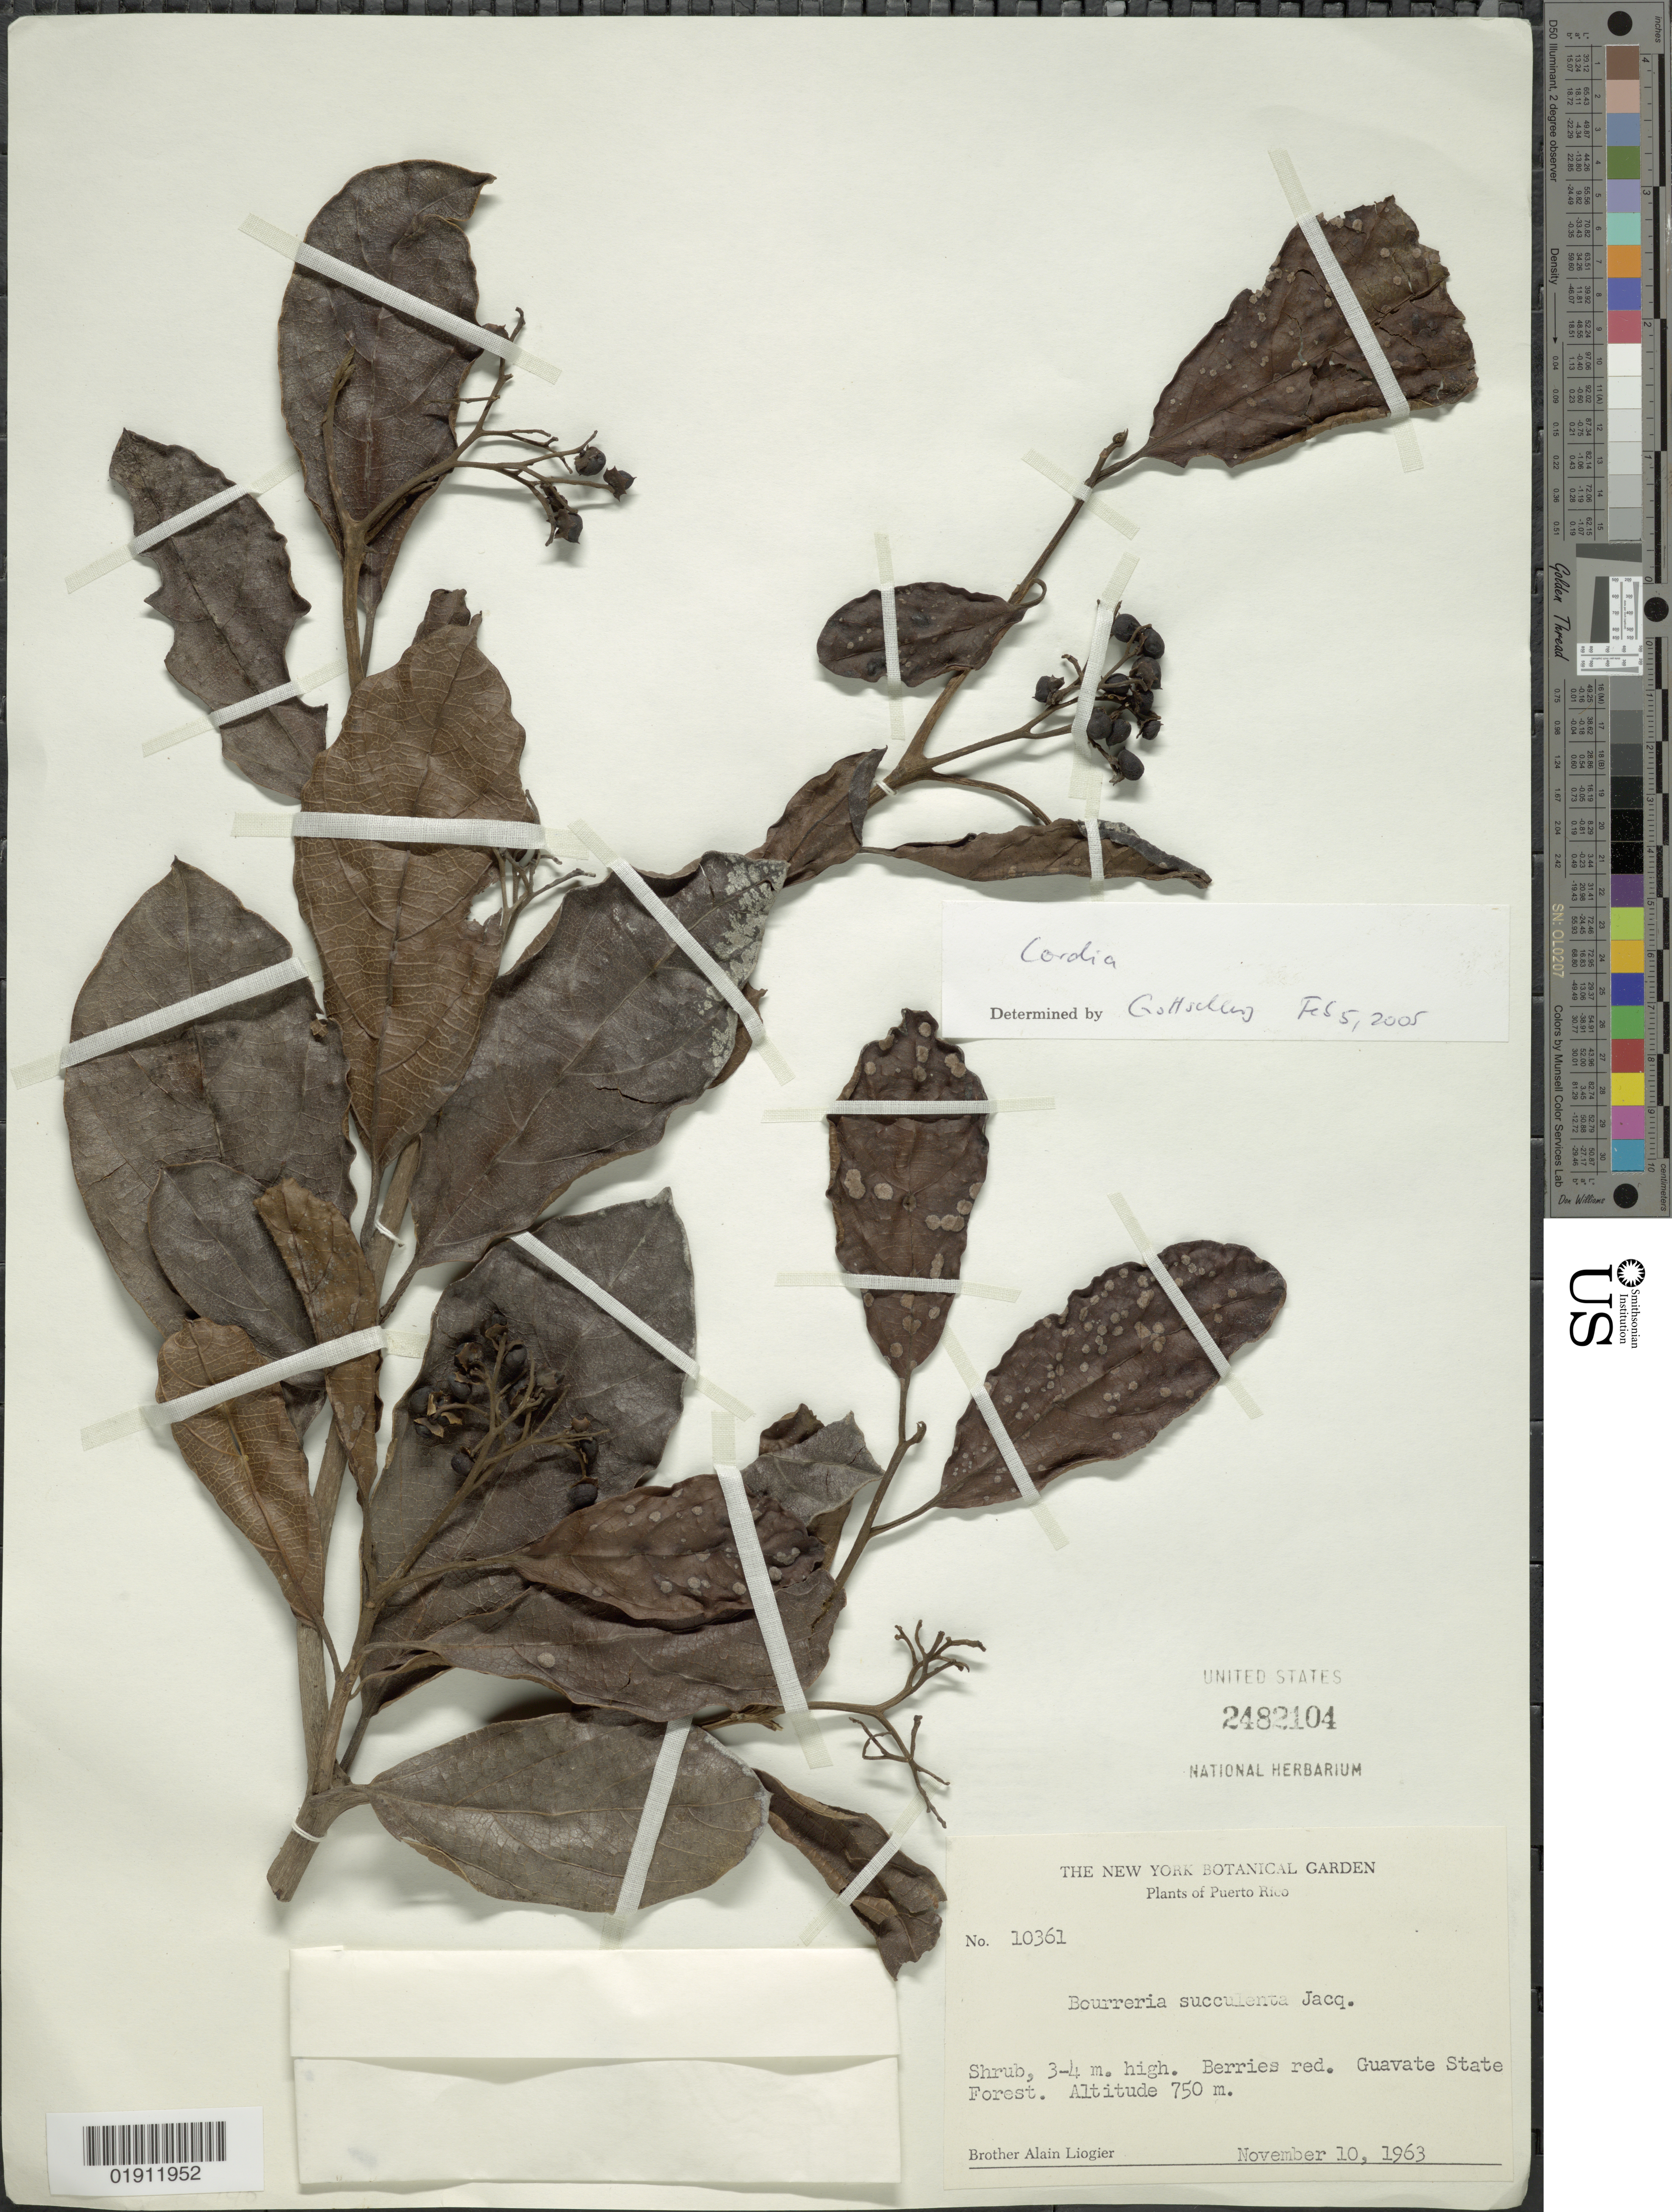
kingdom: Plantae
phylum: Tracheophyta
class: Magnoliopsida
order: Boraginales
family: Cordiaceae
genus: Cordia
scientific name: Cordia sp.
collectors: A. H. Liogier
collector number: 10361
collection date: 1963-11-10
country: Puerto Rico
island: Puerto Rico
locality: Giavate State Forest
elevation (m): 750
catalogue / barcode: US 2482104